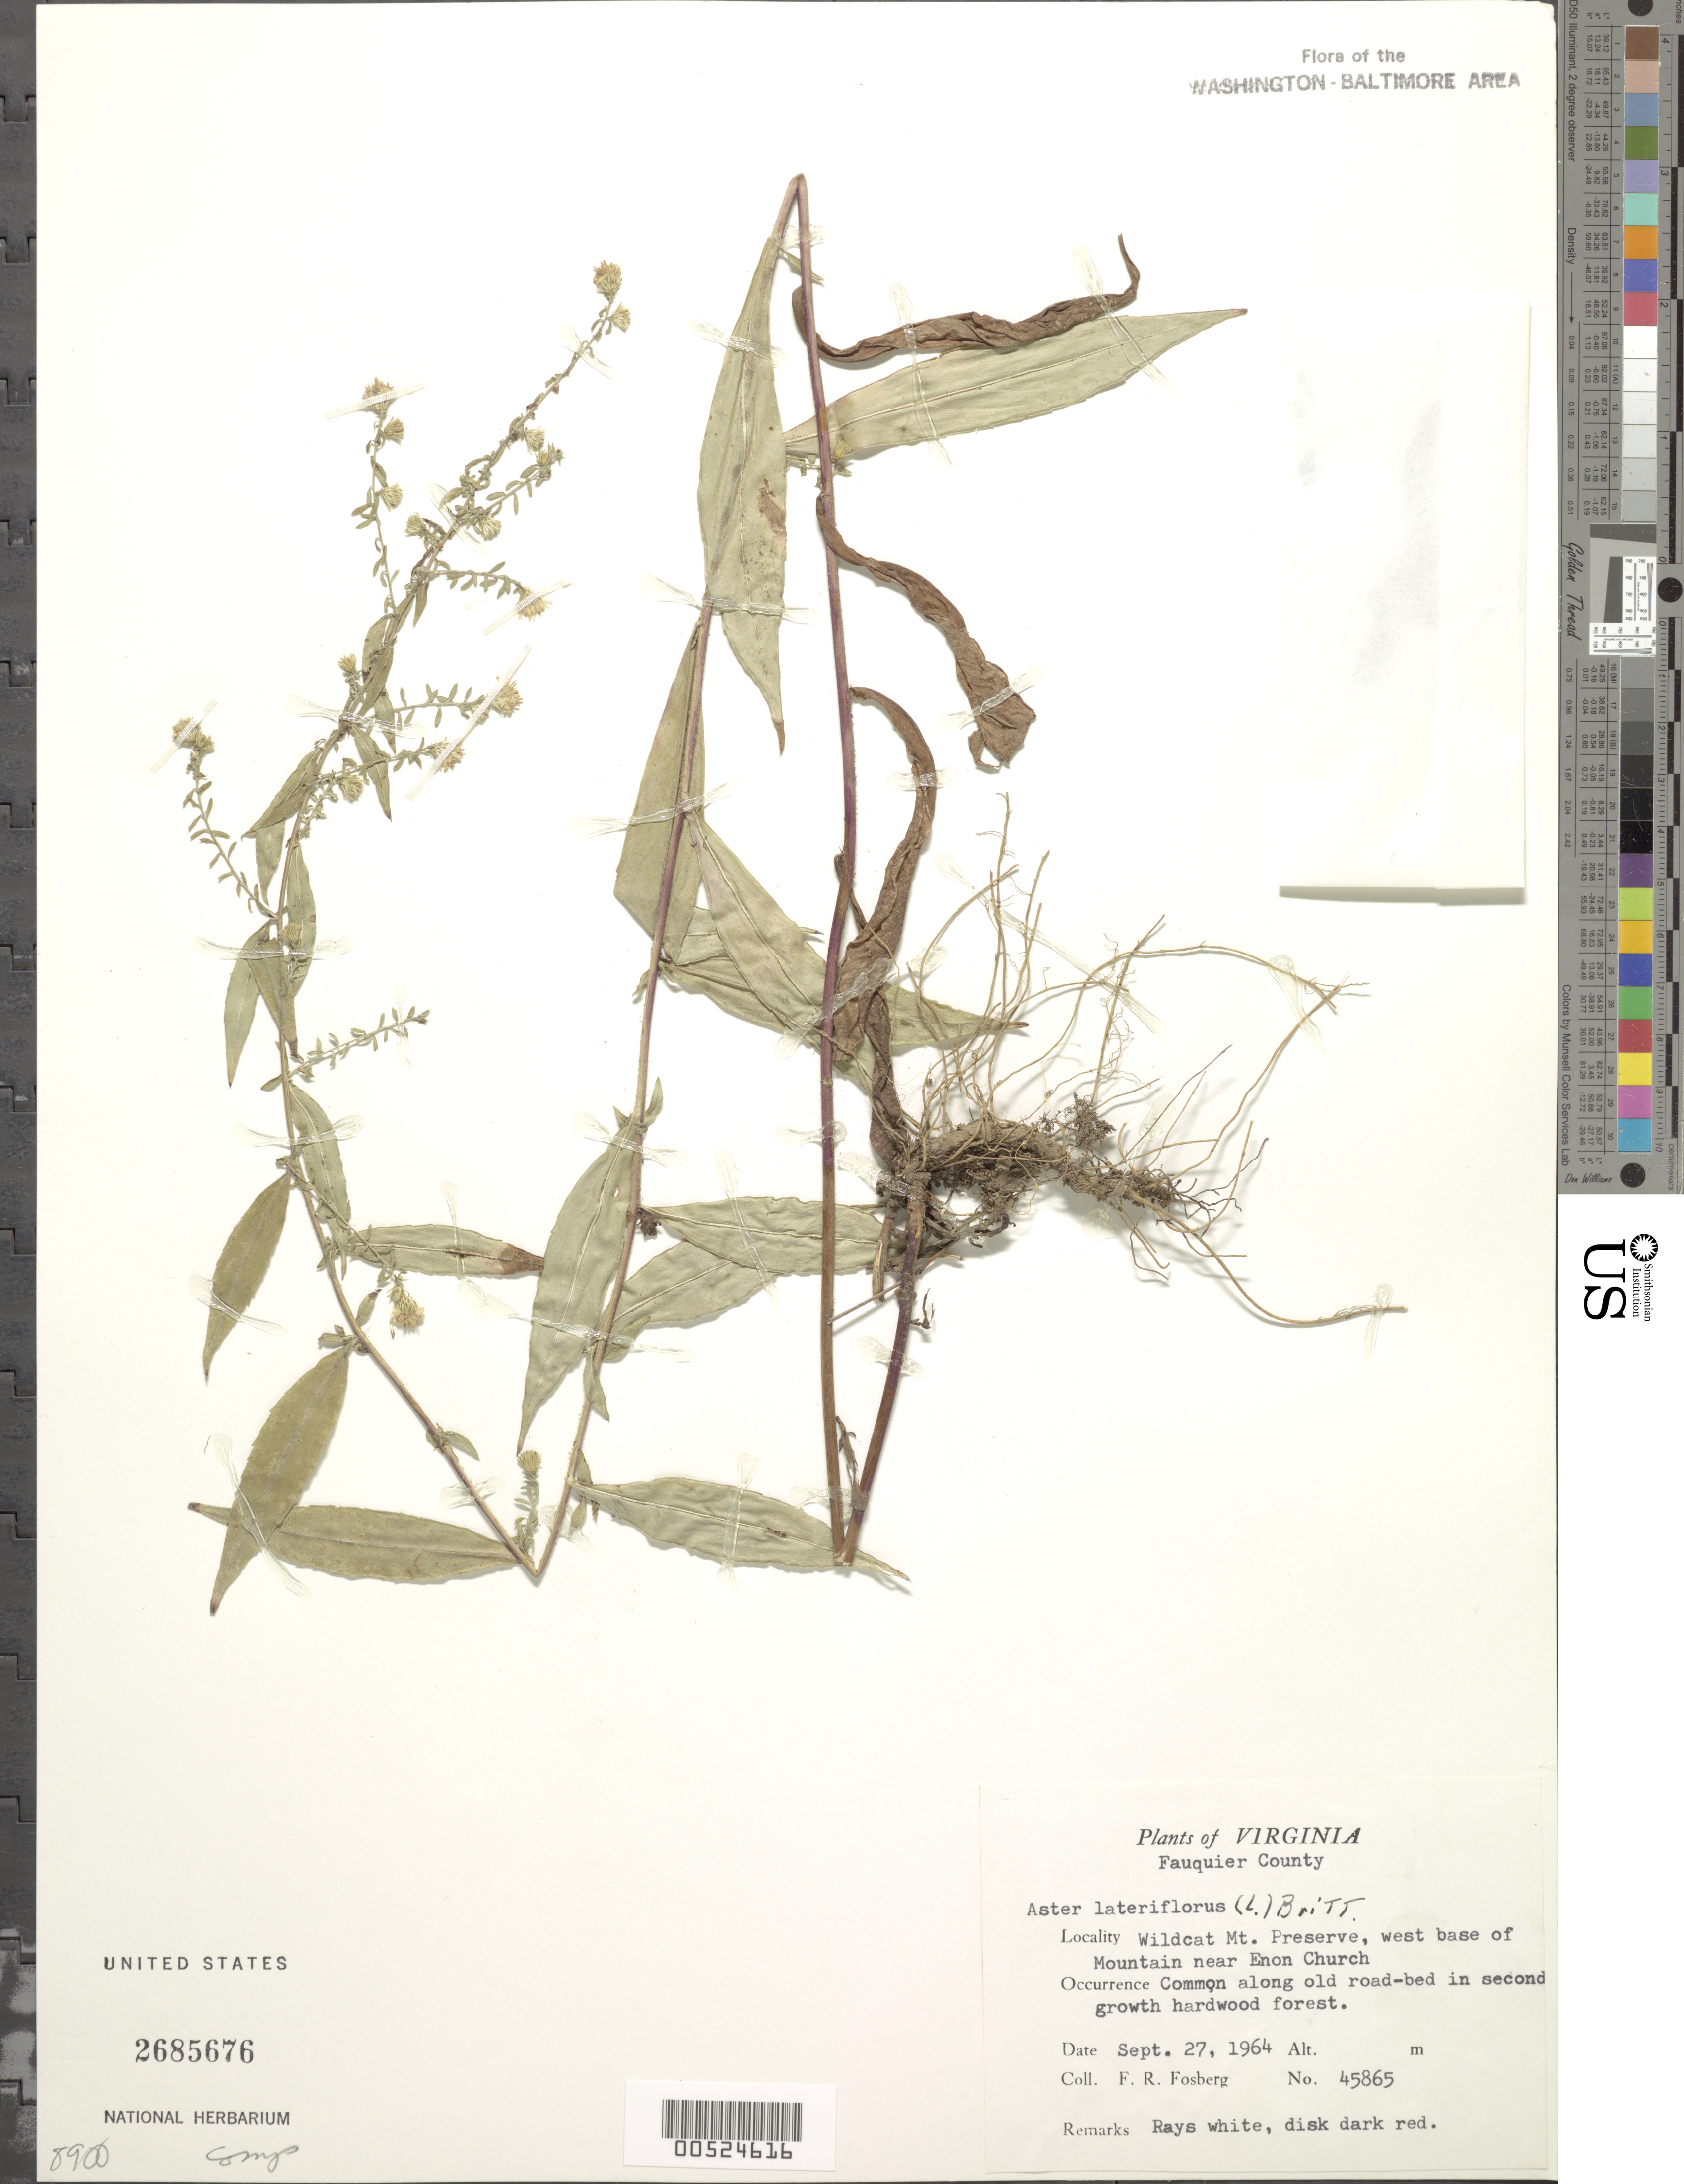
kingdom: Plantae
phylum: Tracheophyta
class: Magnoliopsida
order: Asterales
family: Asteraceae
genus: Symphyotrichum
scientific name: Symphyotrichum lateriflorum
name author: (L.) Á. Löve & D. Löve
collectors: F. R. Fosberg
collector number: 45865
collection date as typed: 27 Sep 1964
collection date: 1964-09-27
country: United States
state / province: Virginia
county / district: Fauquier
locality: Wildcat Mountain Preserve, W base of Mountain near Enon Church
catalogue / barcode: US 2685676